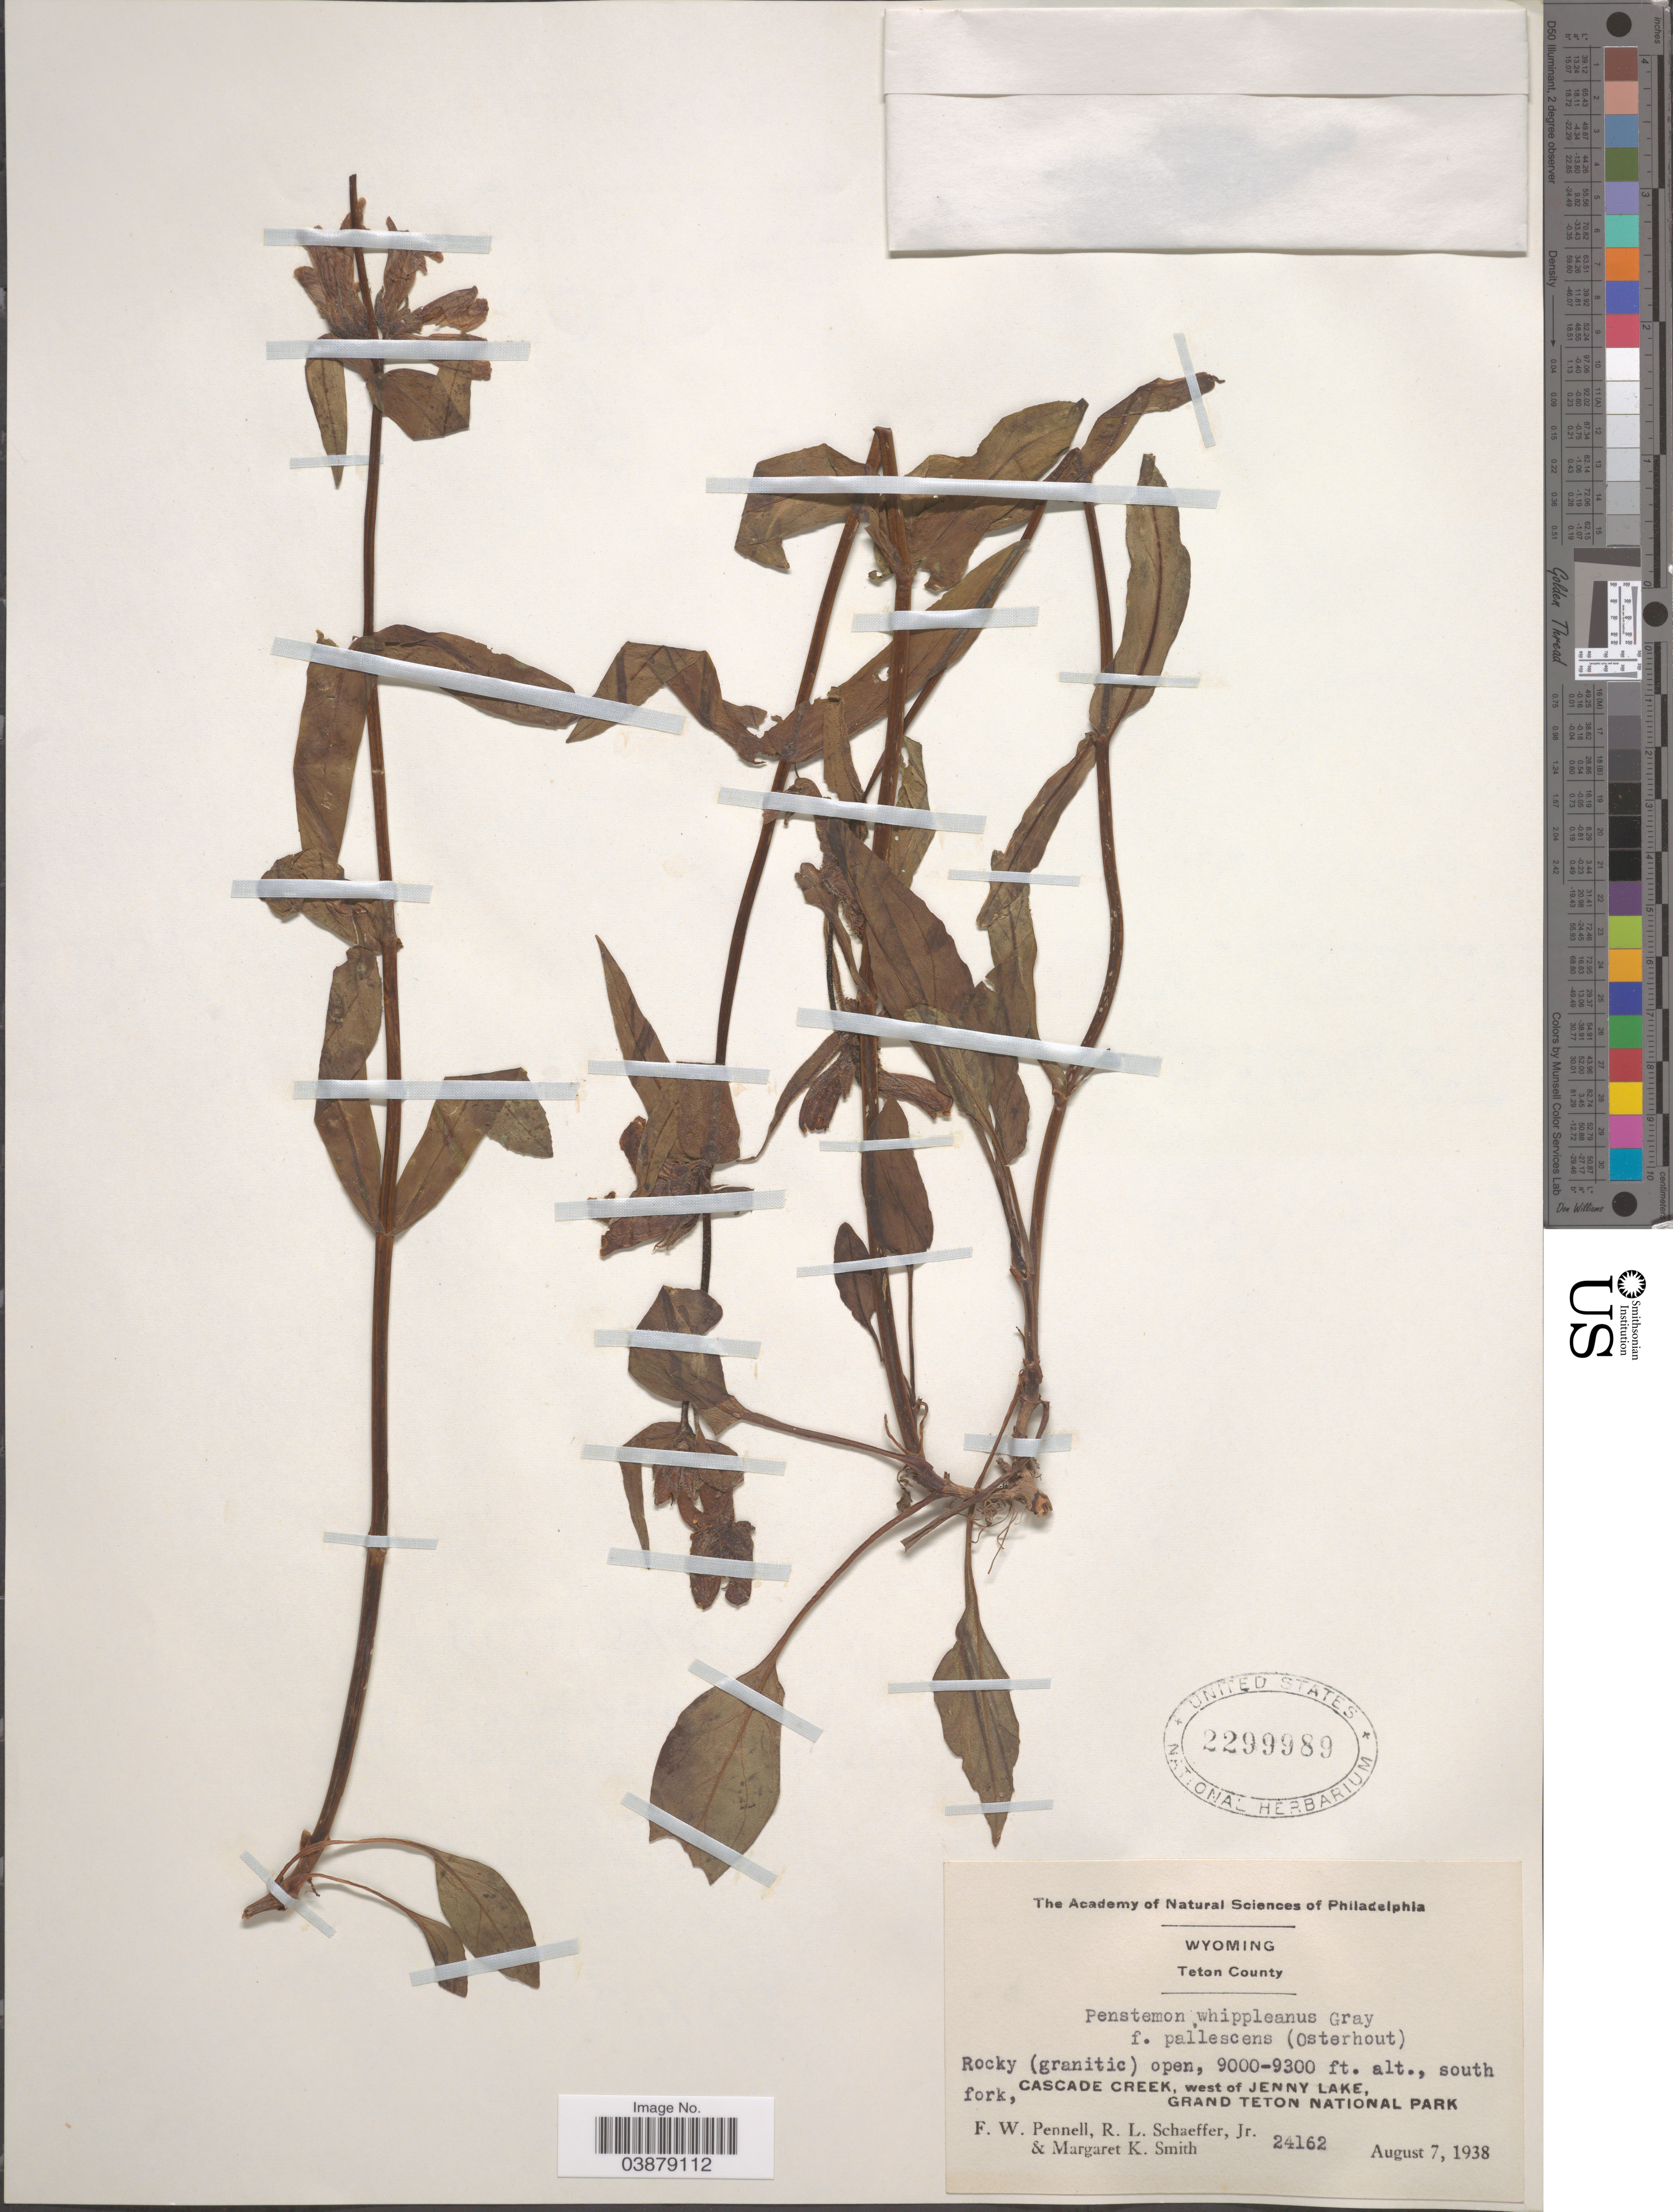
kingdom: Plantae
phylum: Tracheophyta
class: Magnoliopsida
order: Lamiales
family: Plantaginaceae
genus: Penstemon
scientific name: Penstemon whippleanus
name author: A. Gray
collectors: F. W. Pennell, R. L. Schaeffer Jr. & M. Smith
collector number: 24162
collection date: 1938-08-07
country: United States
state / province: Wyoming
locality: Teton County. South Cascade Creek, west of Jenny Lake, Grand Teton National Park.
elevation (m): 2743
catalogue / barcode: US 2299989